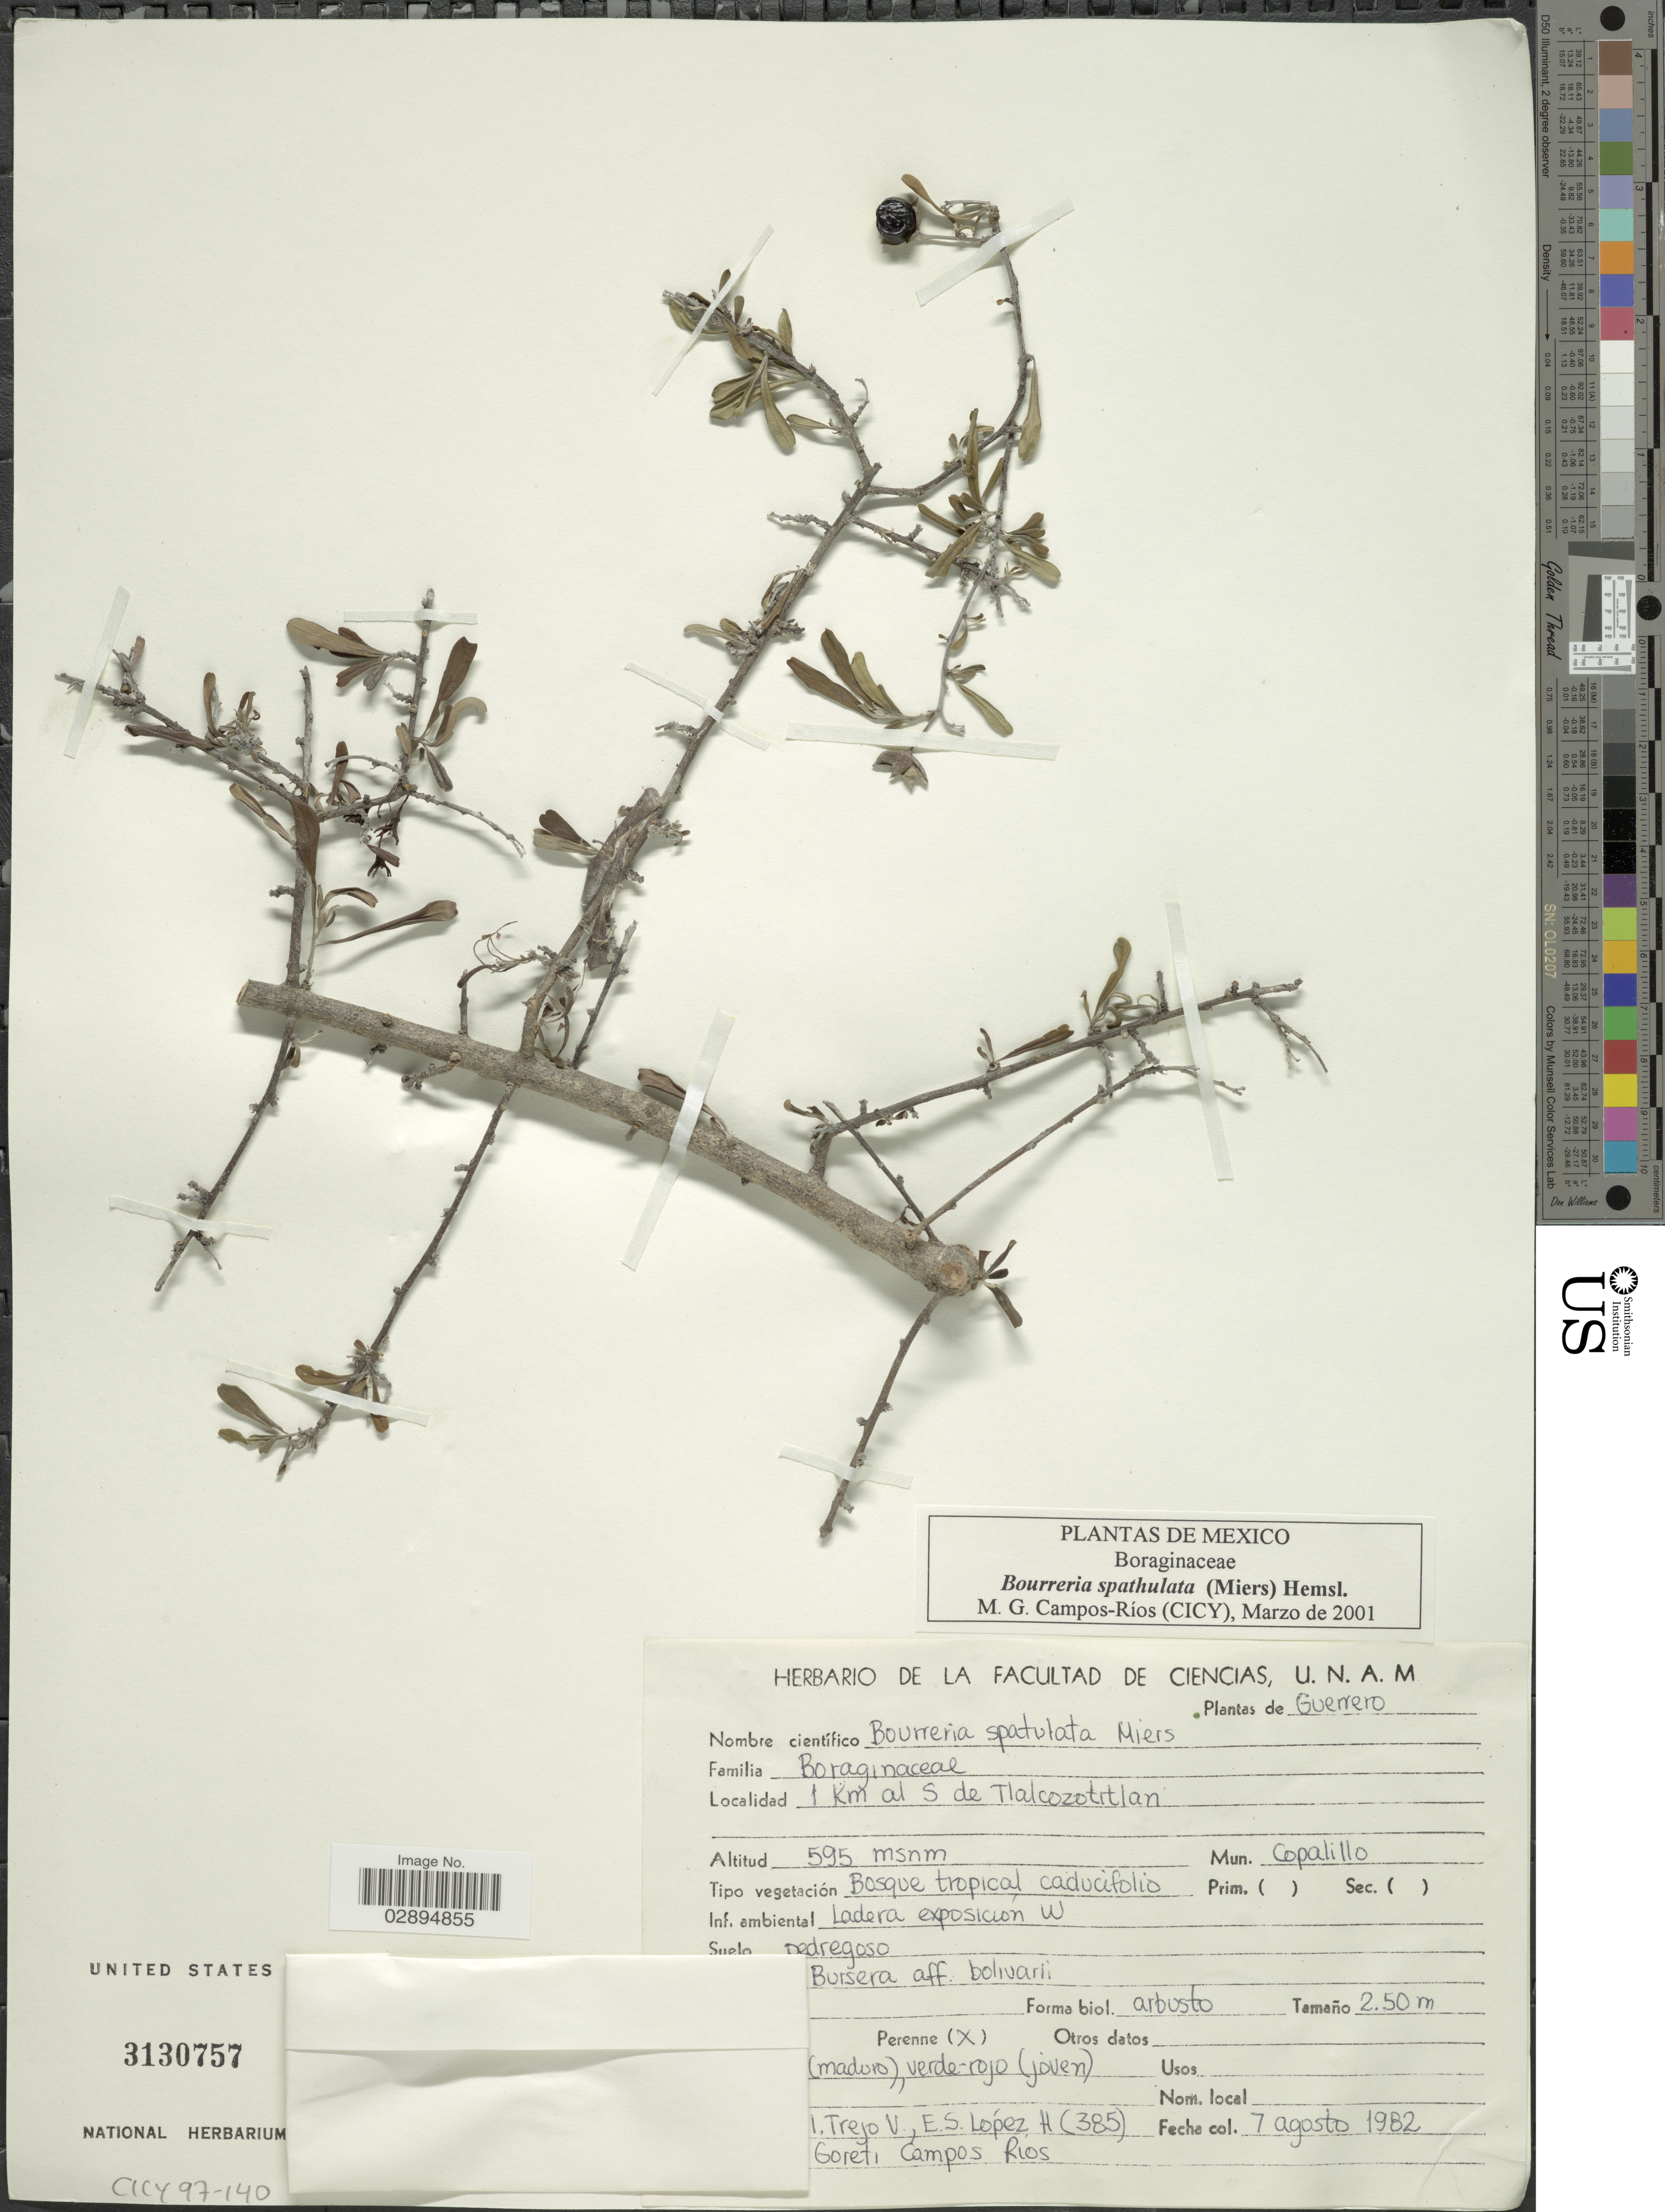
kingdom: Plantae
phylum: Tracheophyta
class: Magnoliopsida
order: Boraginales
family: Ehretiaceae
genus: Bourreria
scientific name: Bourreria spathulata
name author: (Miers) Hemsl.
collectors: R. Trejo V., E. López & M. Campos Rios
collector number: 385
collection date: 1982-08-07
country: Mexico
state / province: Guerrero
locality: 1 Km al S de Tlalcozotitlan. Mun. Copalillo.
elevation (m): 595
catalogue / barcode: US 3130757